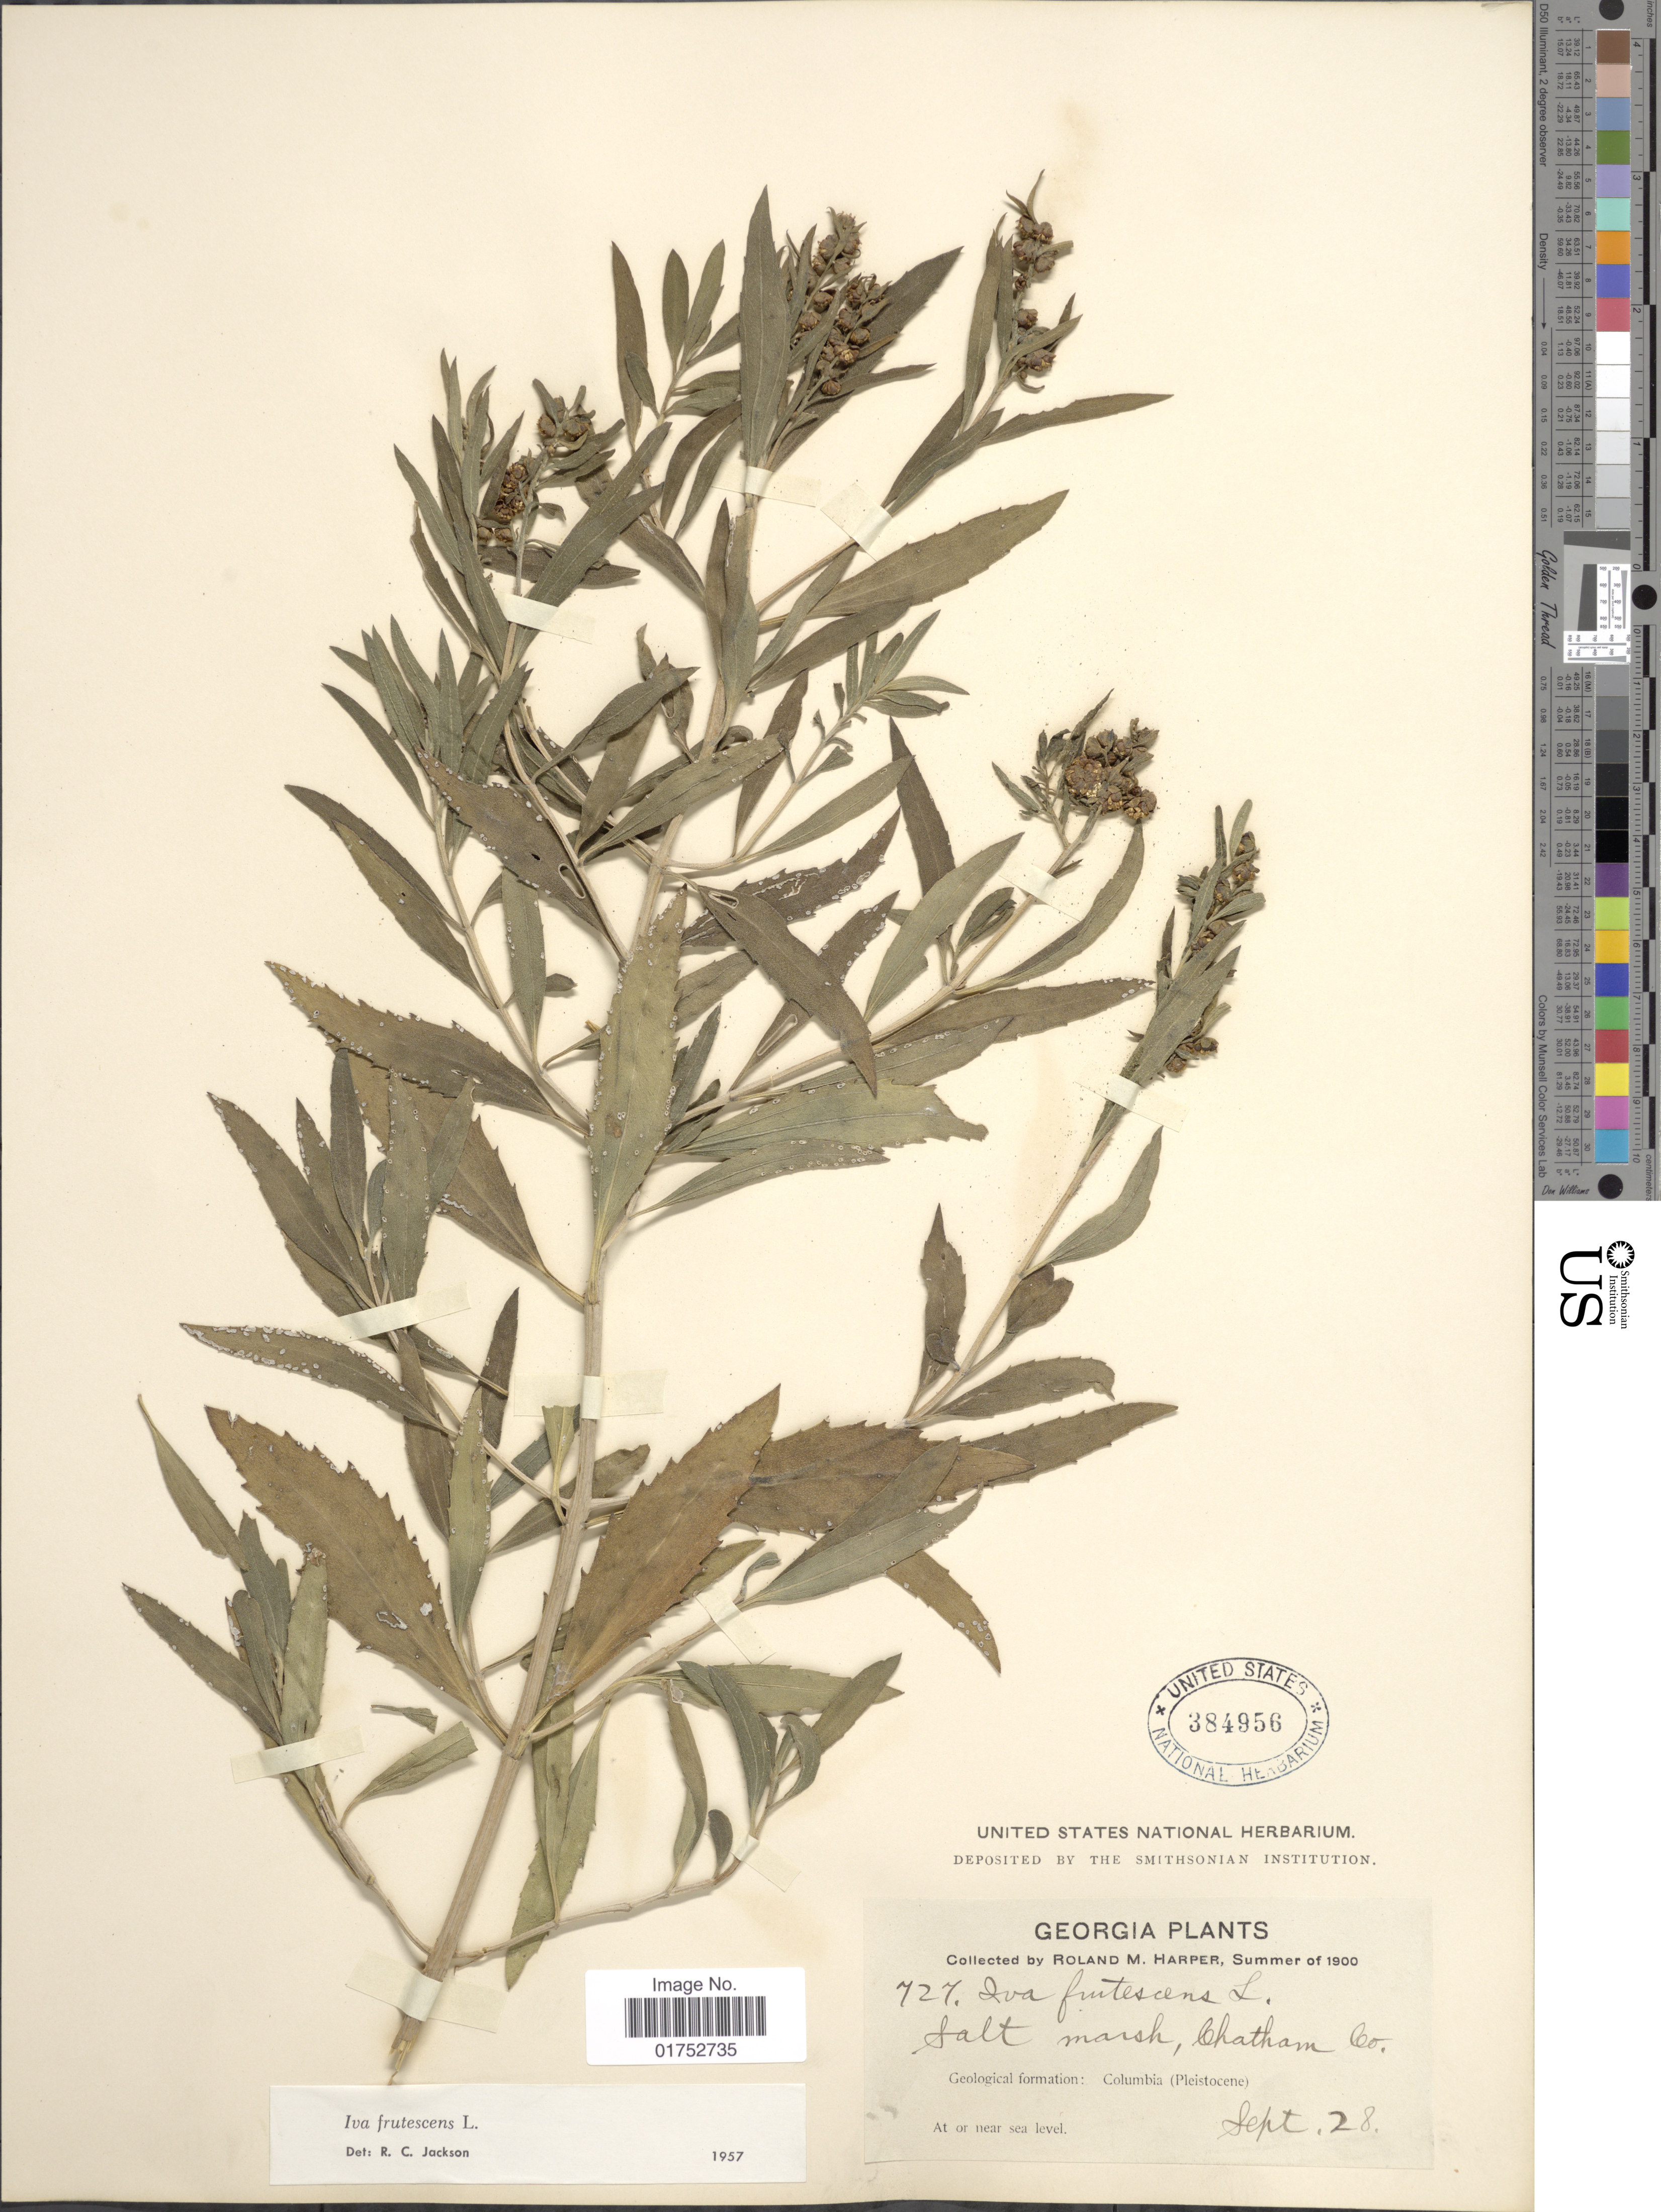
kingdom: Plantae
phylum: Tracheophyta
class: Magnoliopsida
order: Asterales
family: Asteraceae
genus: Iva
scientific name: Iva frutescens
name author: L.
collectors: R. M. Harper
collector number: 727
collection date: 1900-09-28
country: United States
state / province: Georgia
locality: Chatham Co.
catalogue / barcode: US 384956